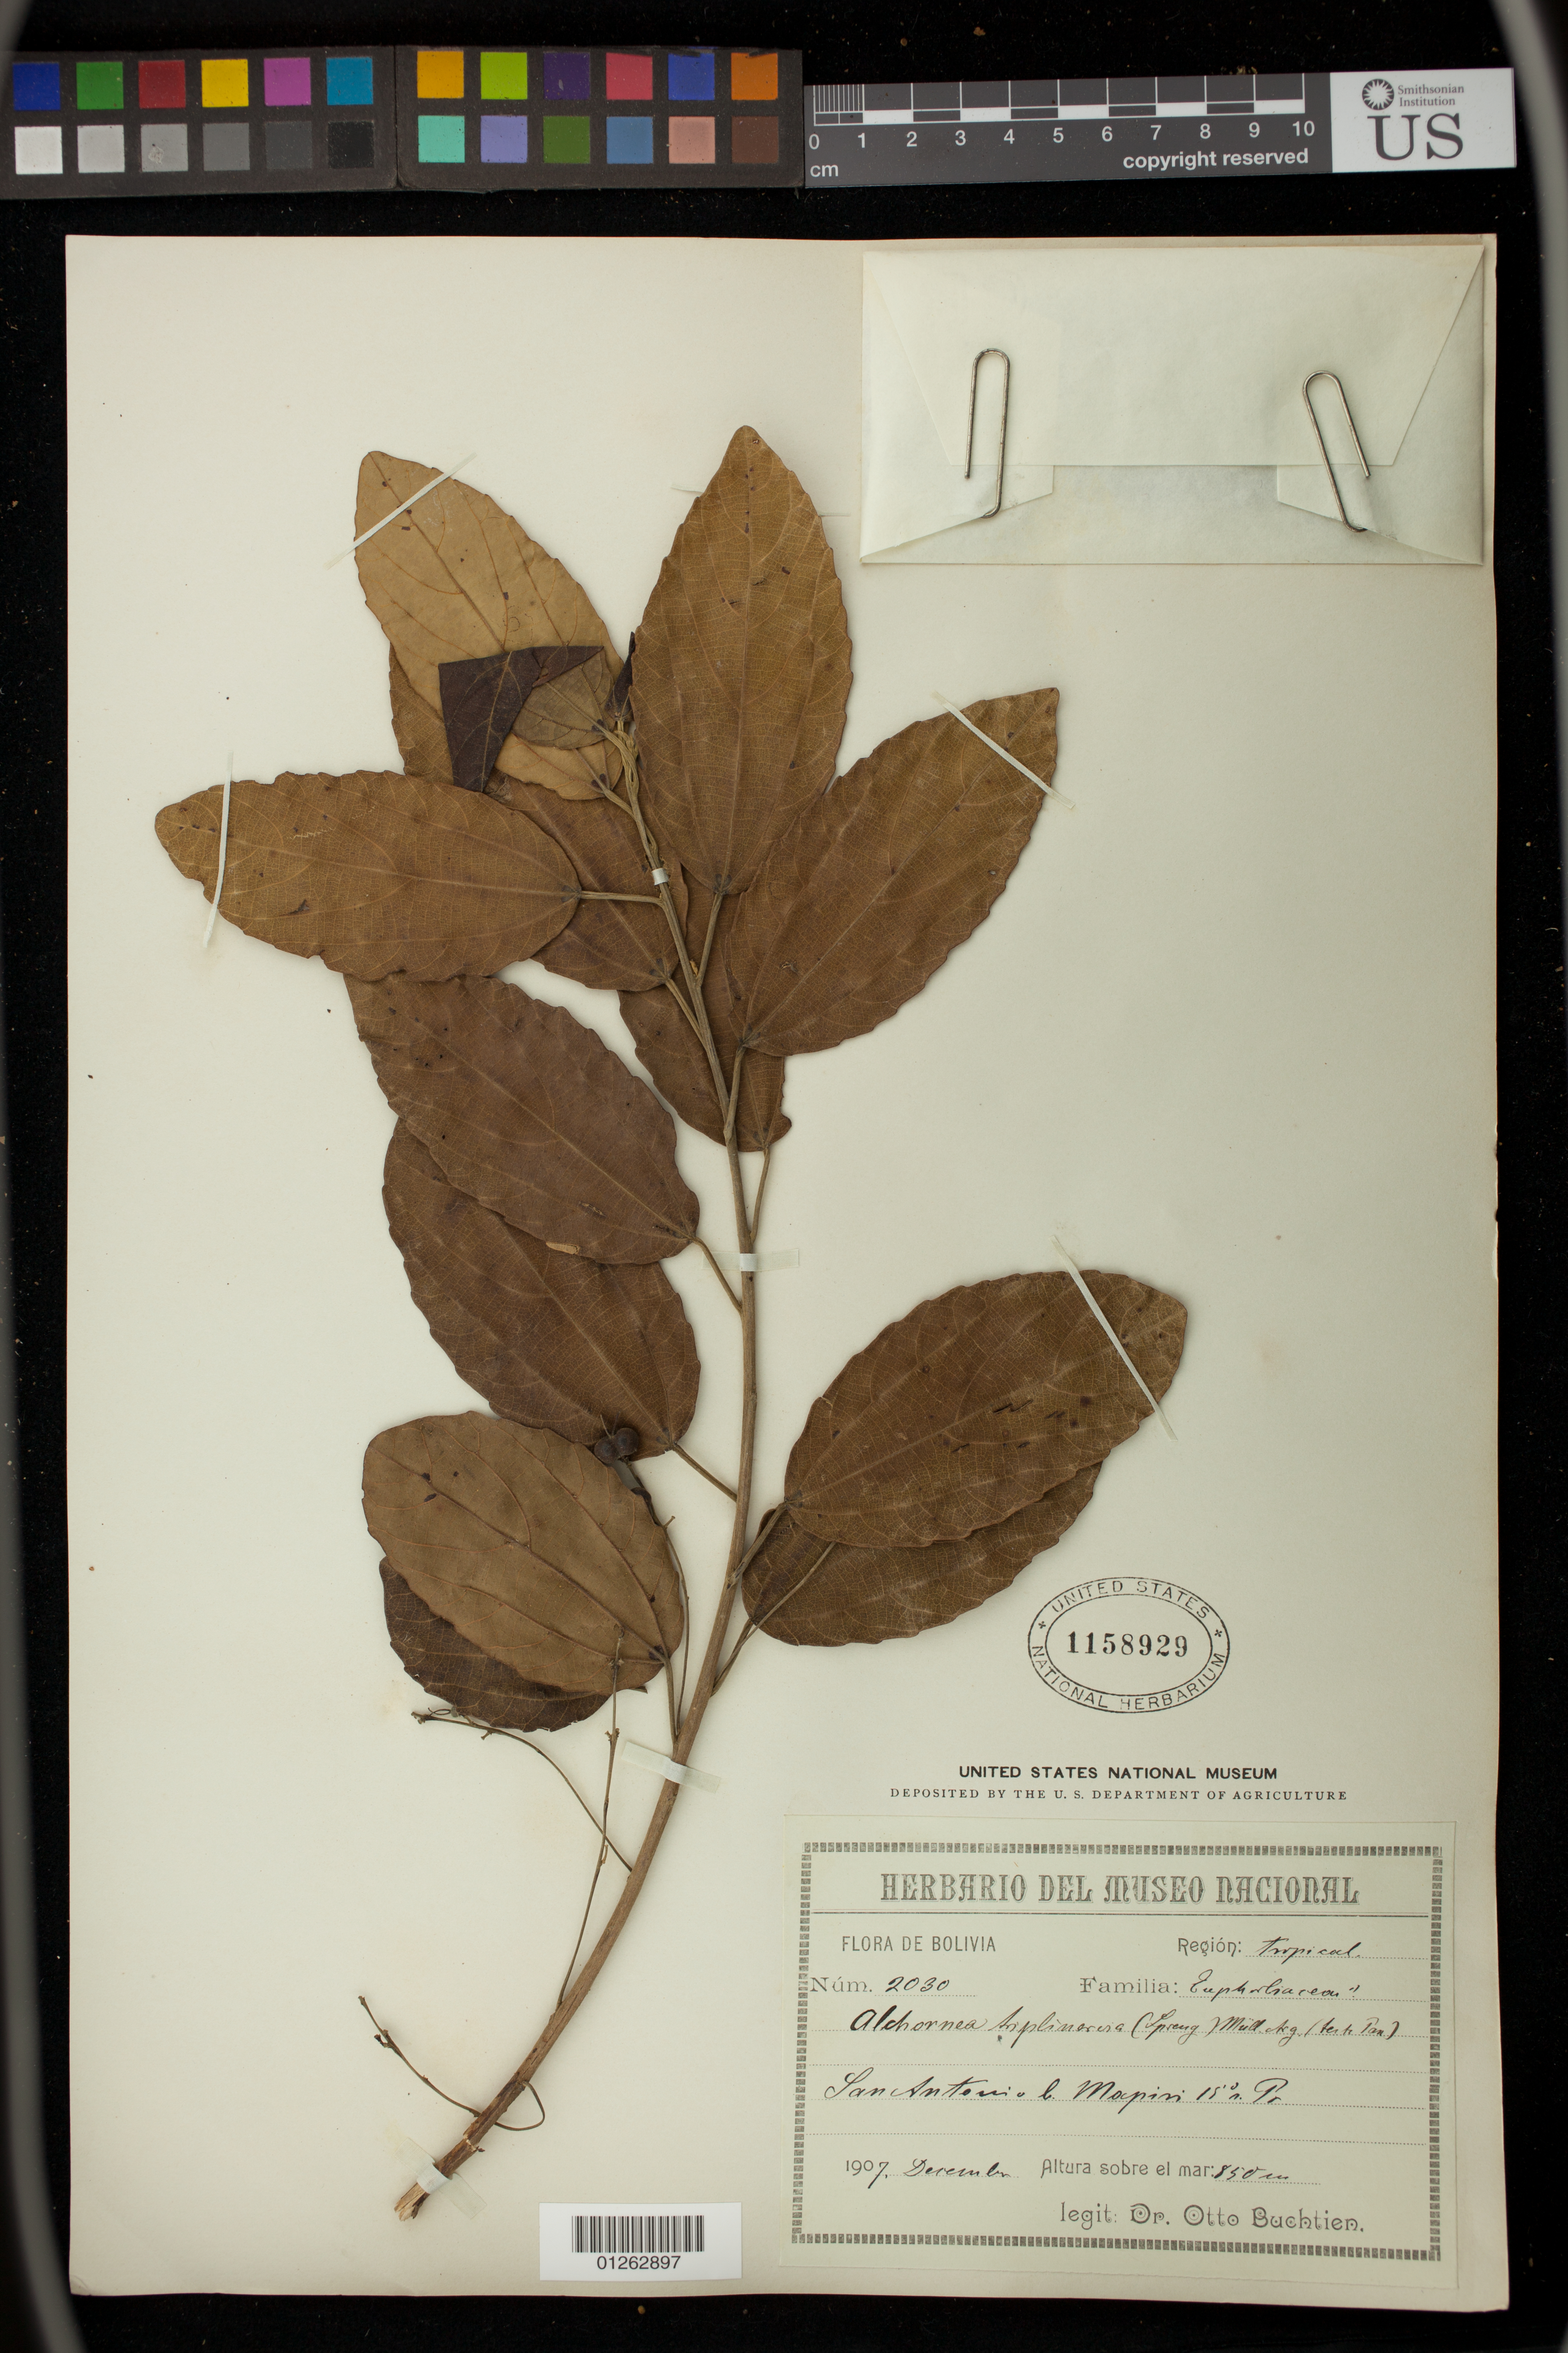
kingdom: Plantae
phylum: Tracheophyta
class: Magnoliopsida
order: Malpighiales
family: Euphorbiaceae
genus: Alchornea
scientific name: Alchornea triplinervia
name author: (Spreng.) Müll. Arg.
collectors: O. Buchtien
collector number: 2030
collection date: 1907-12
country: Bolivia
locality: San Antonio b. Mapiri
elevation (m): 850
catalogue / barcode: US 1158929